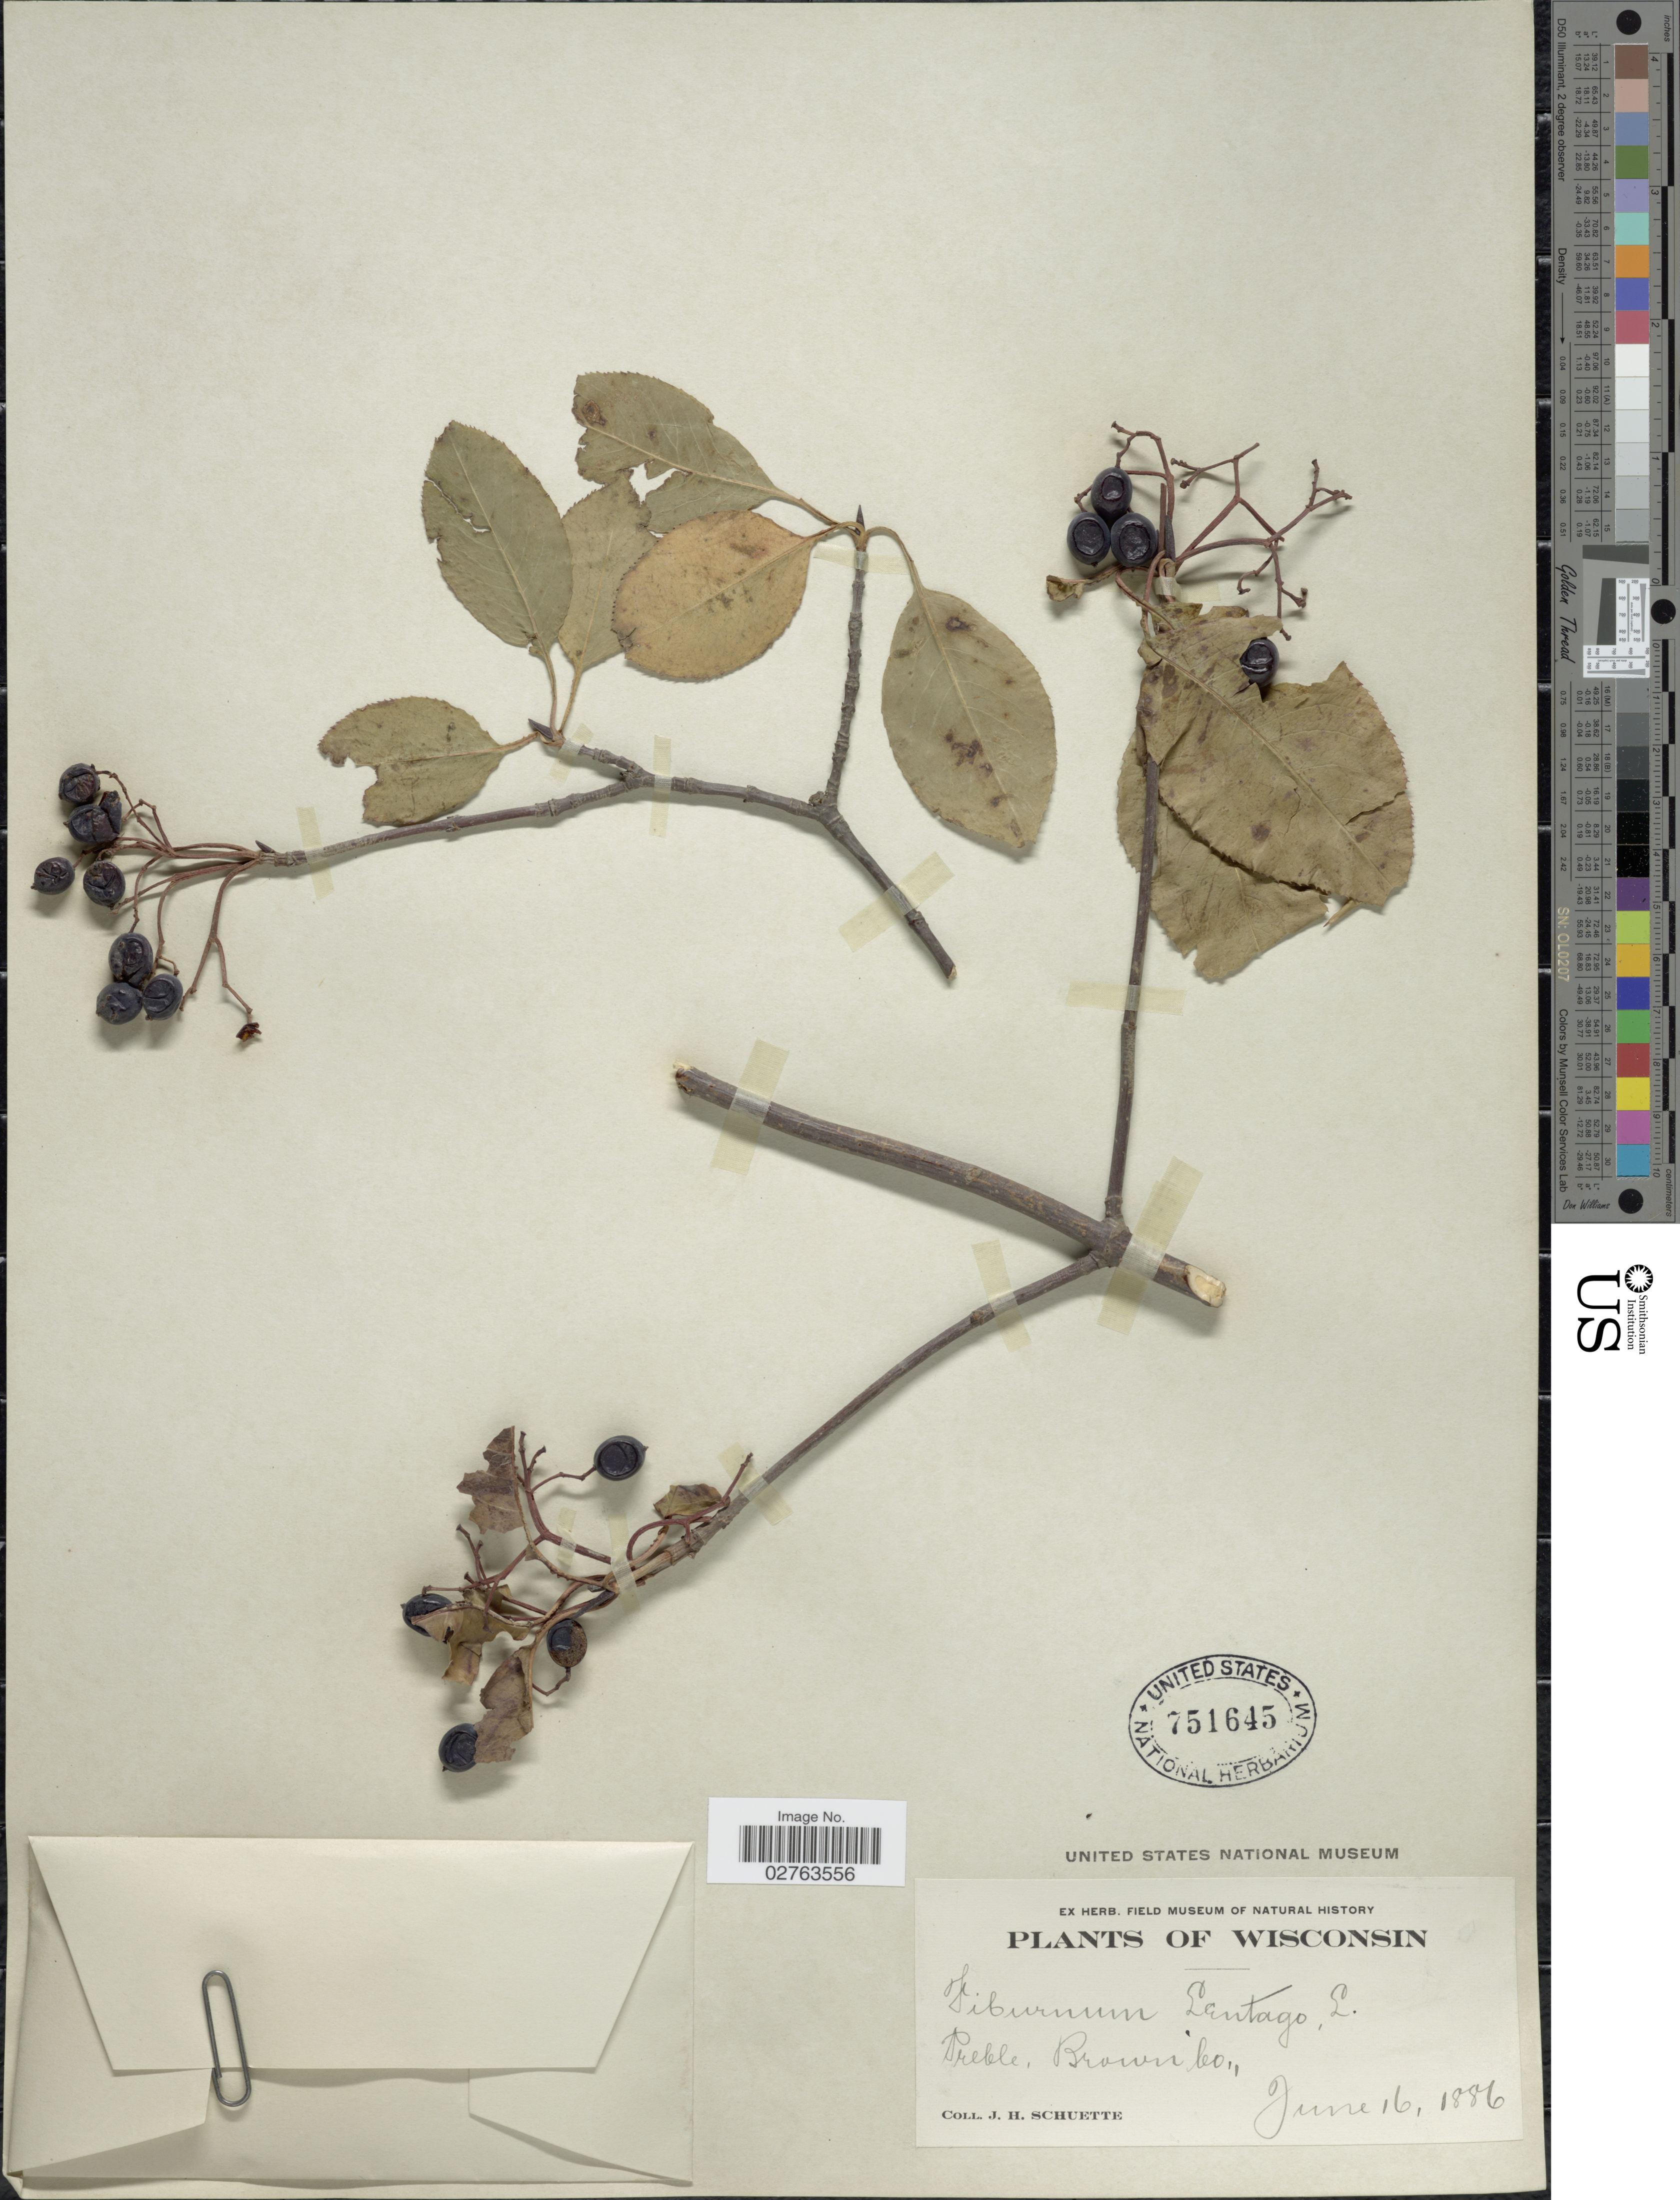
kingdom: Plantae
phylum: Tracheophyta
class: Magnoliopsida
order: Dipsacales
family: Viburnaceae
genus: Viburnum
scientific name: Viburnum lentago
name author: L.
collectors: J. H. Schuette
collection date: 1886-06-16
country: United States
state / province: Wisconsin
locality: Preble, Brown Co.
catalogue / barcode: US 751645